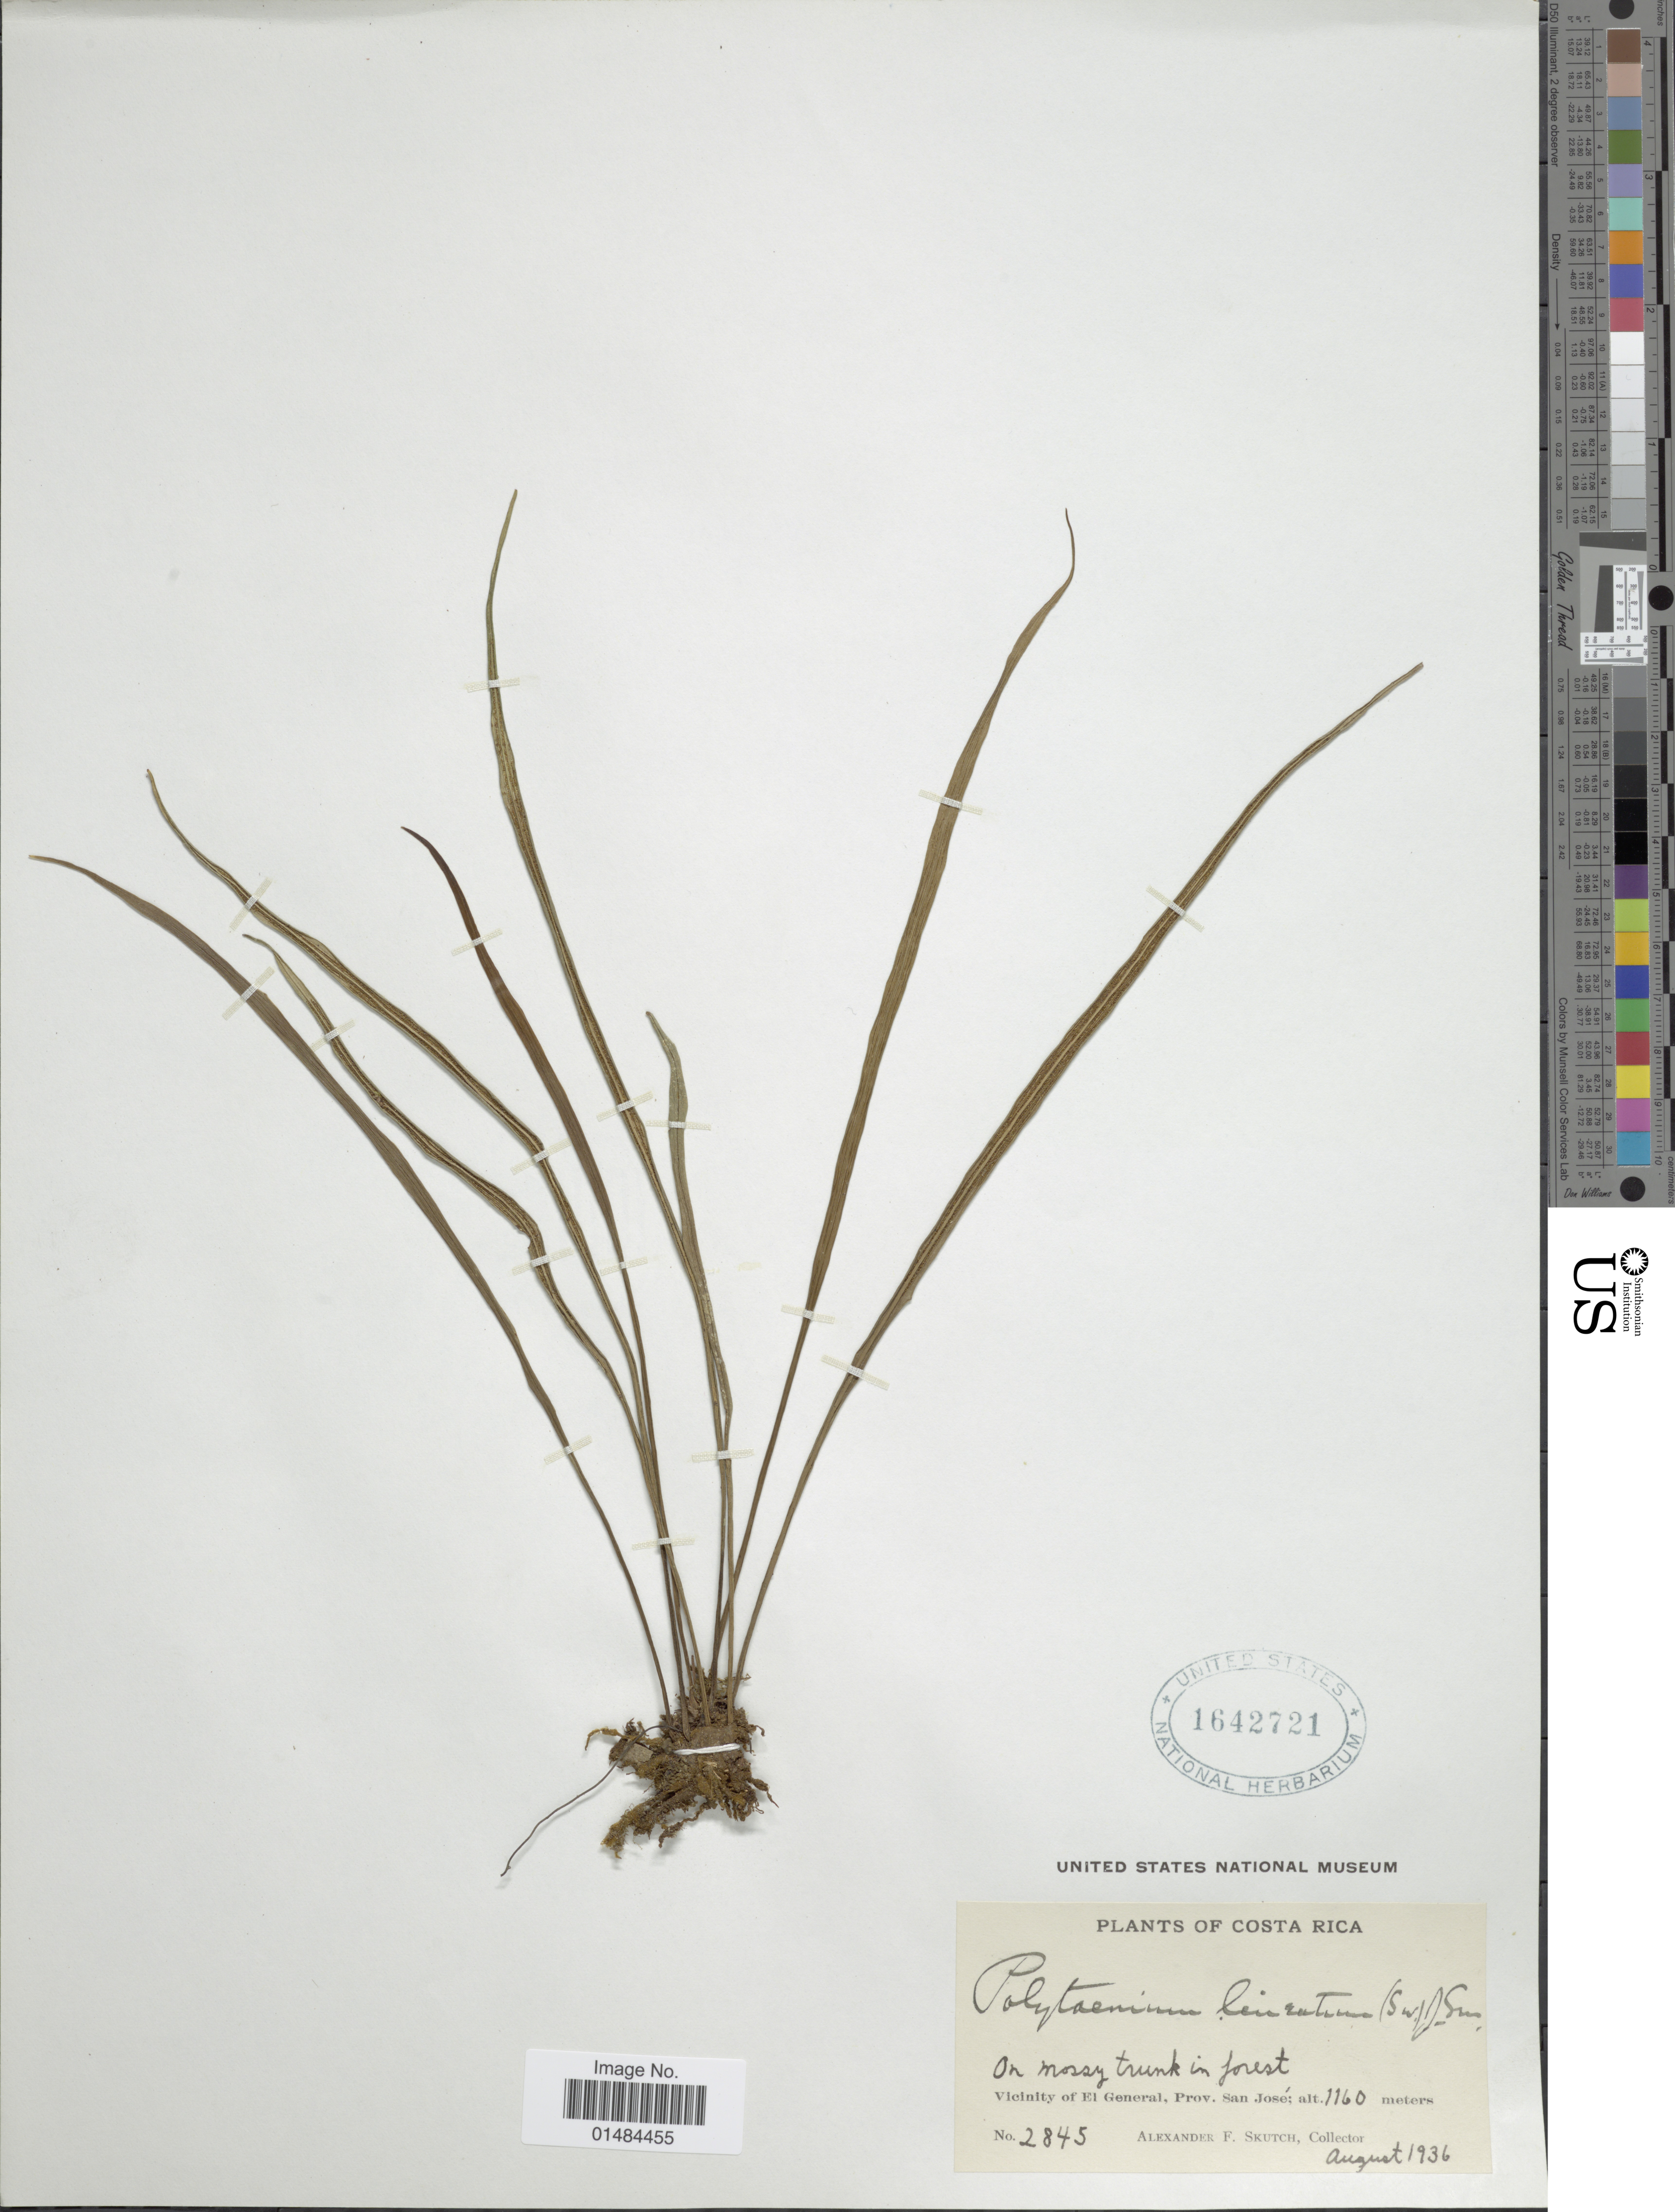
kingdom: Plantae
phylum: Tracheophyta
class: Polypodiopsida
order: Polypodiales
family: Pteridaceae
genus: Polytaenium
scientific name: Polytaenium lineatum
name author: (Sw.) J. Sm.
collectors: A. F. Skutch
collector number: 2845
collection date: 1936-08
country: Costa Rica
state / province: San José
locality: Costa Rica, Vicinity of El General, Prov. San José.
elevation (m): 1160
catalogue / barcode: US 1642721